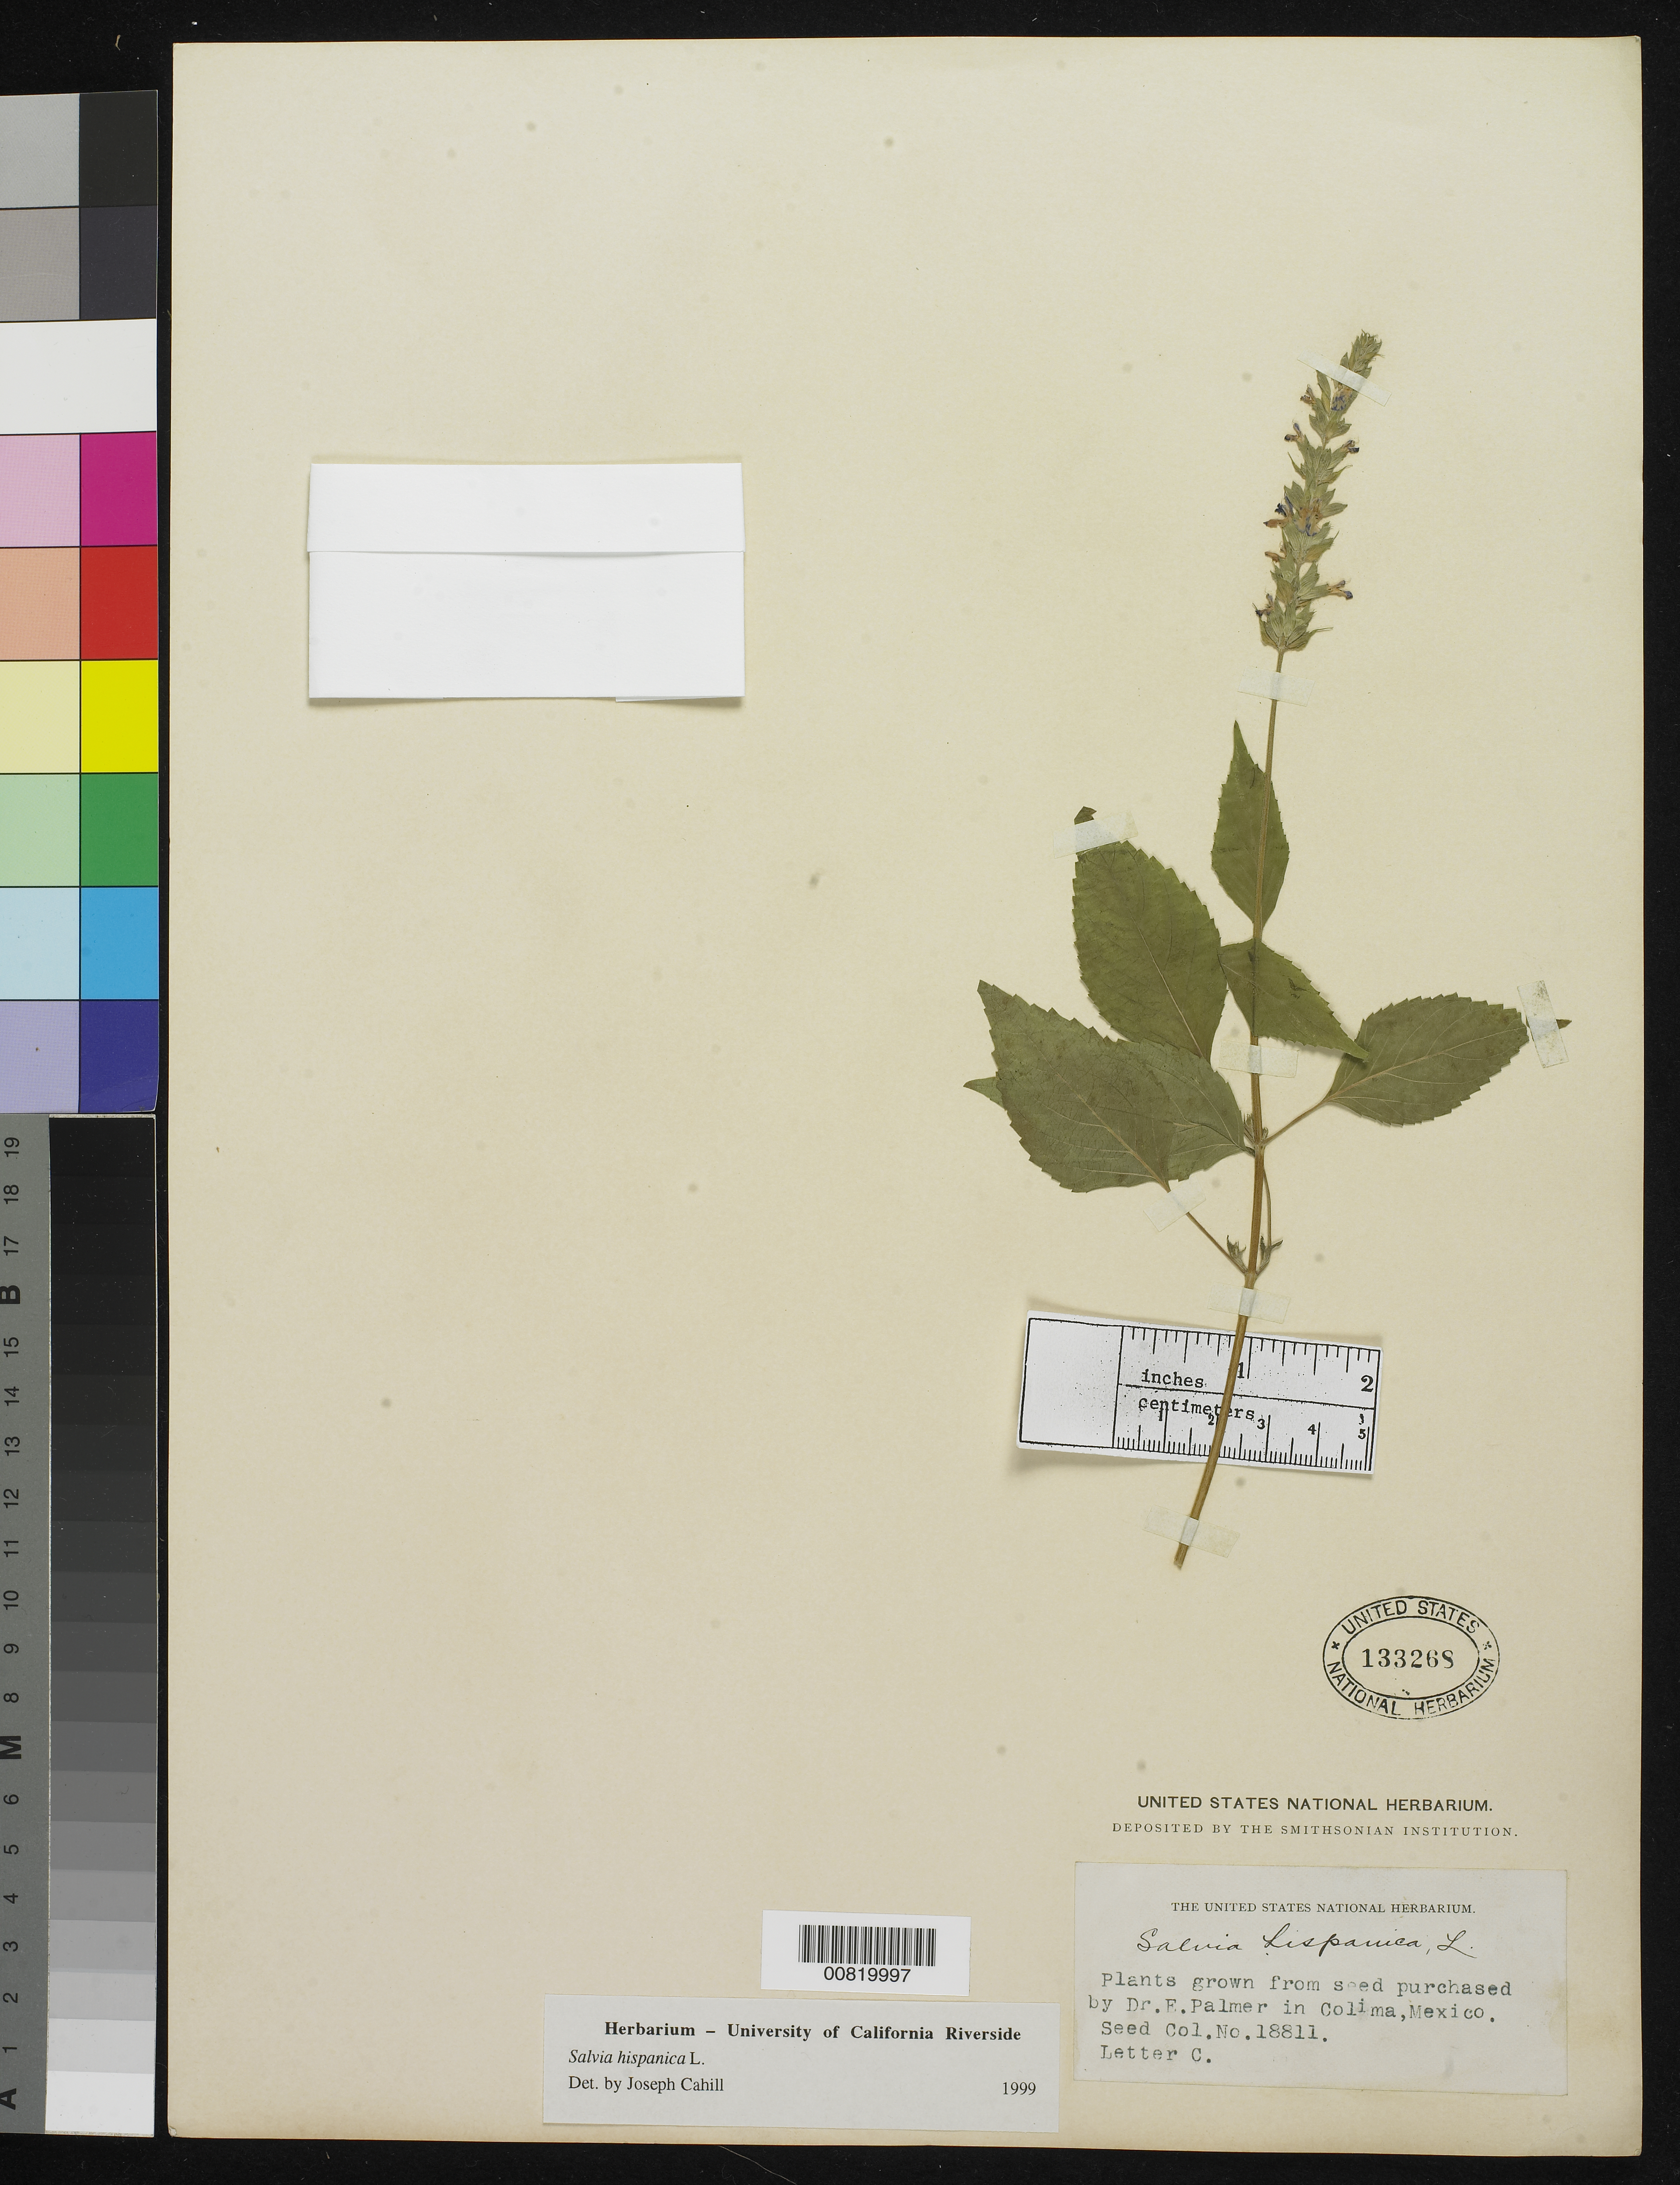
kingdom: Plantae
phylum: Tracheophyta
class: Magnoliopsida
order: Lamiales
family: Lamiaceae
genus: Salvia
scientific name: Salvia hispanica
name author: L.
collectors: E. Palmer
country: Mexico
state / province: Colima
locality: Colima.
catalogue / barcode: US 133268